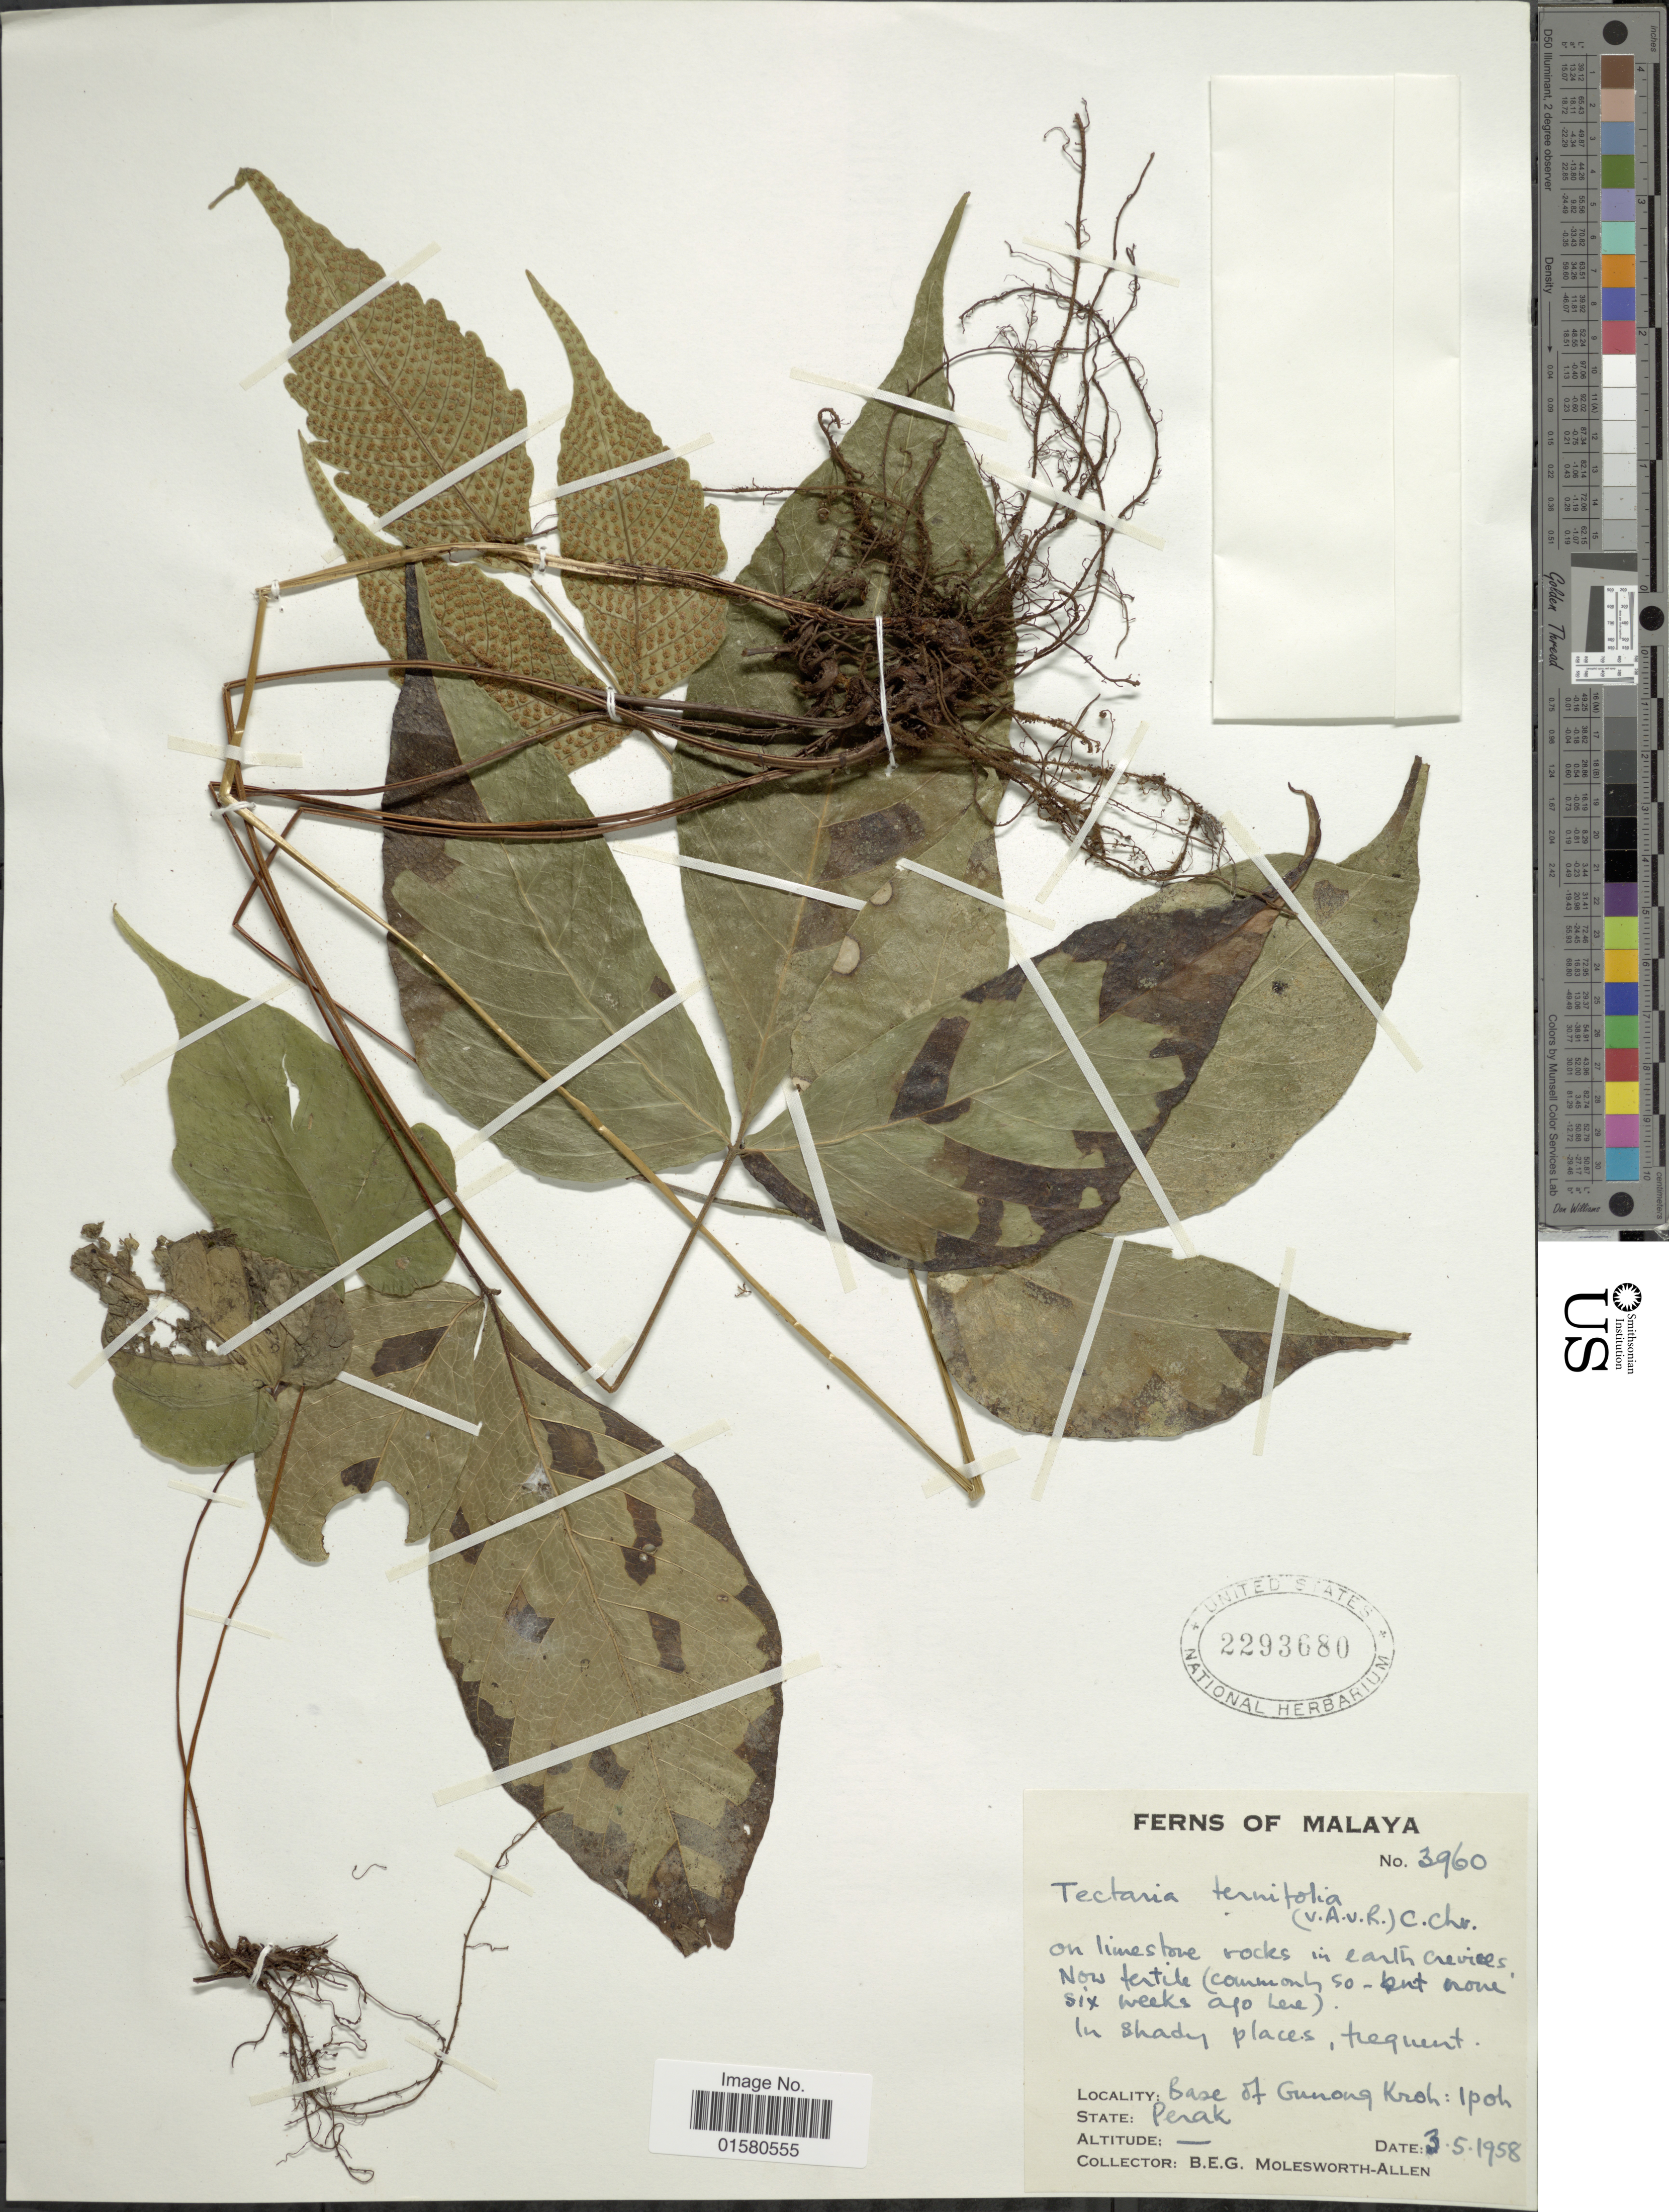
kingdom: Plantae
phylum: Tracheophyta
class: Polypodiopsida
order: Polypodiales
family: Tectariaceae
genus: Tectaria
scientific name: Tectaria tenuifolia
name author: (Mett.) Maxon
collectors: B. E. G. Molesworth-Allen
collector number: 3960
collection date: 1958-05-03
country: Malaysia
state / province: Perak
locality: In shady places, frequent. Base of Gunong Kroh [Gunung Keroh], Ipoh, Perak, Malaya.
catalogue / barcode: US 2293680